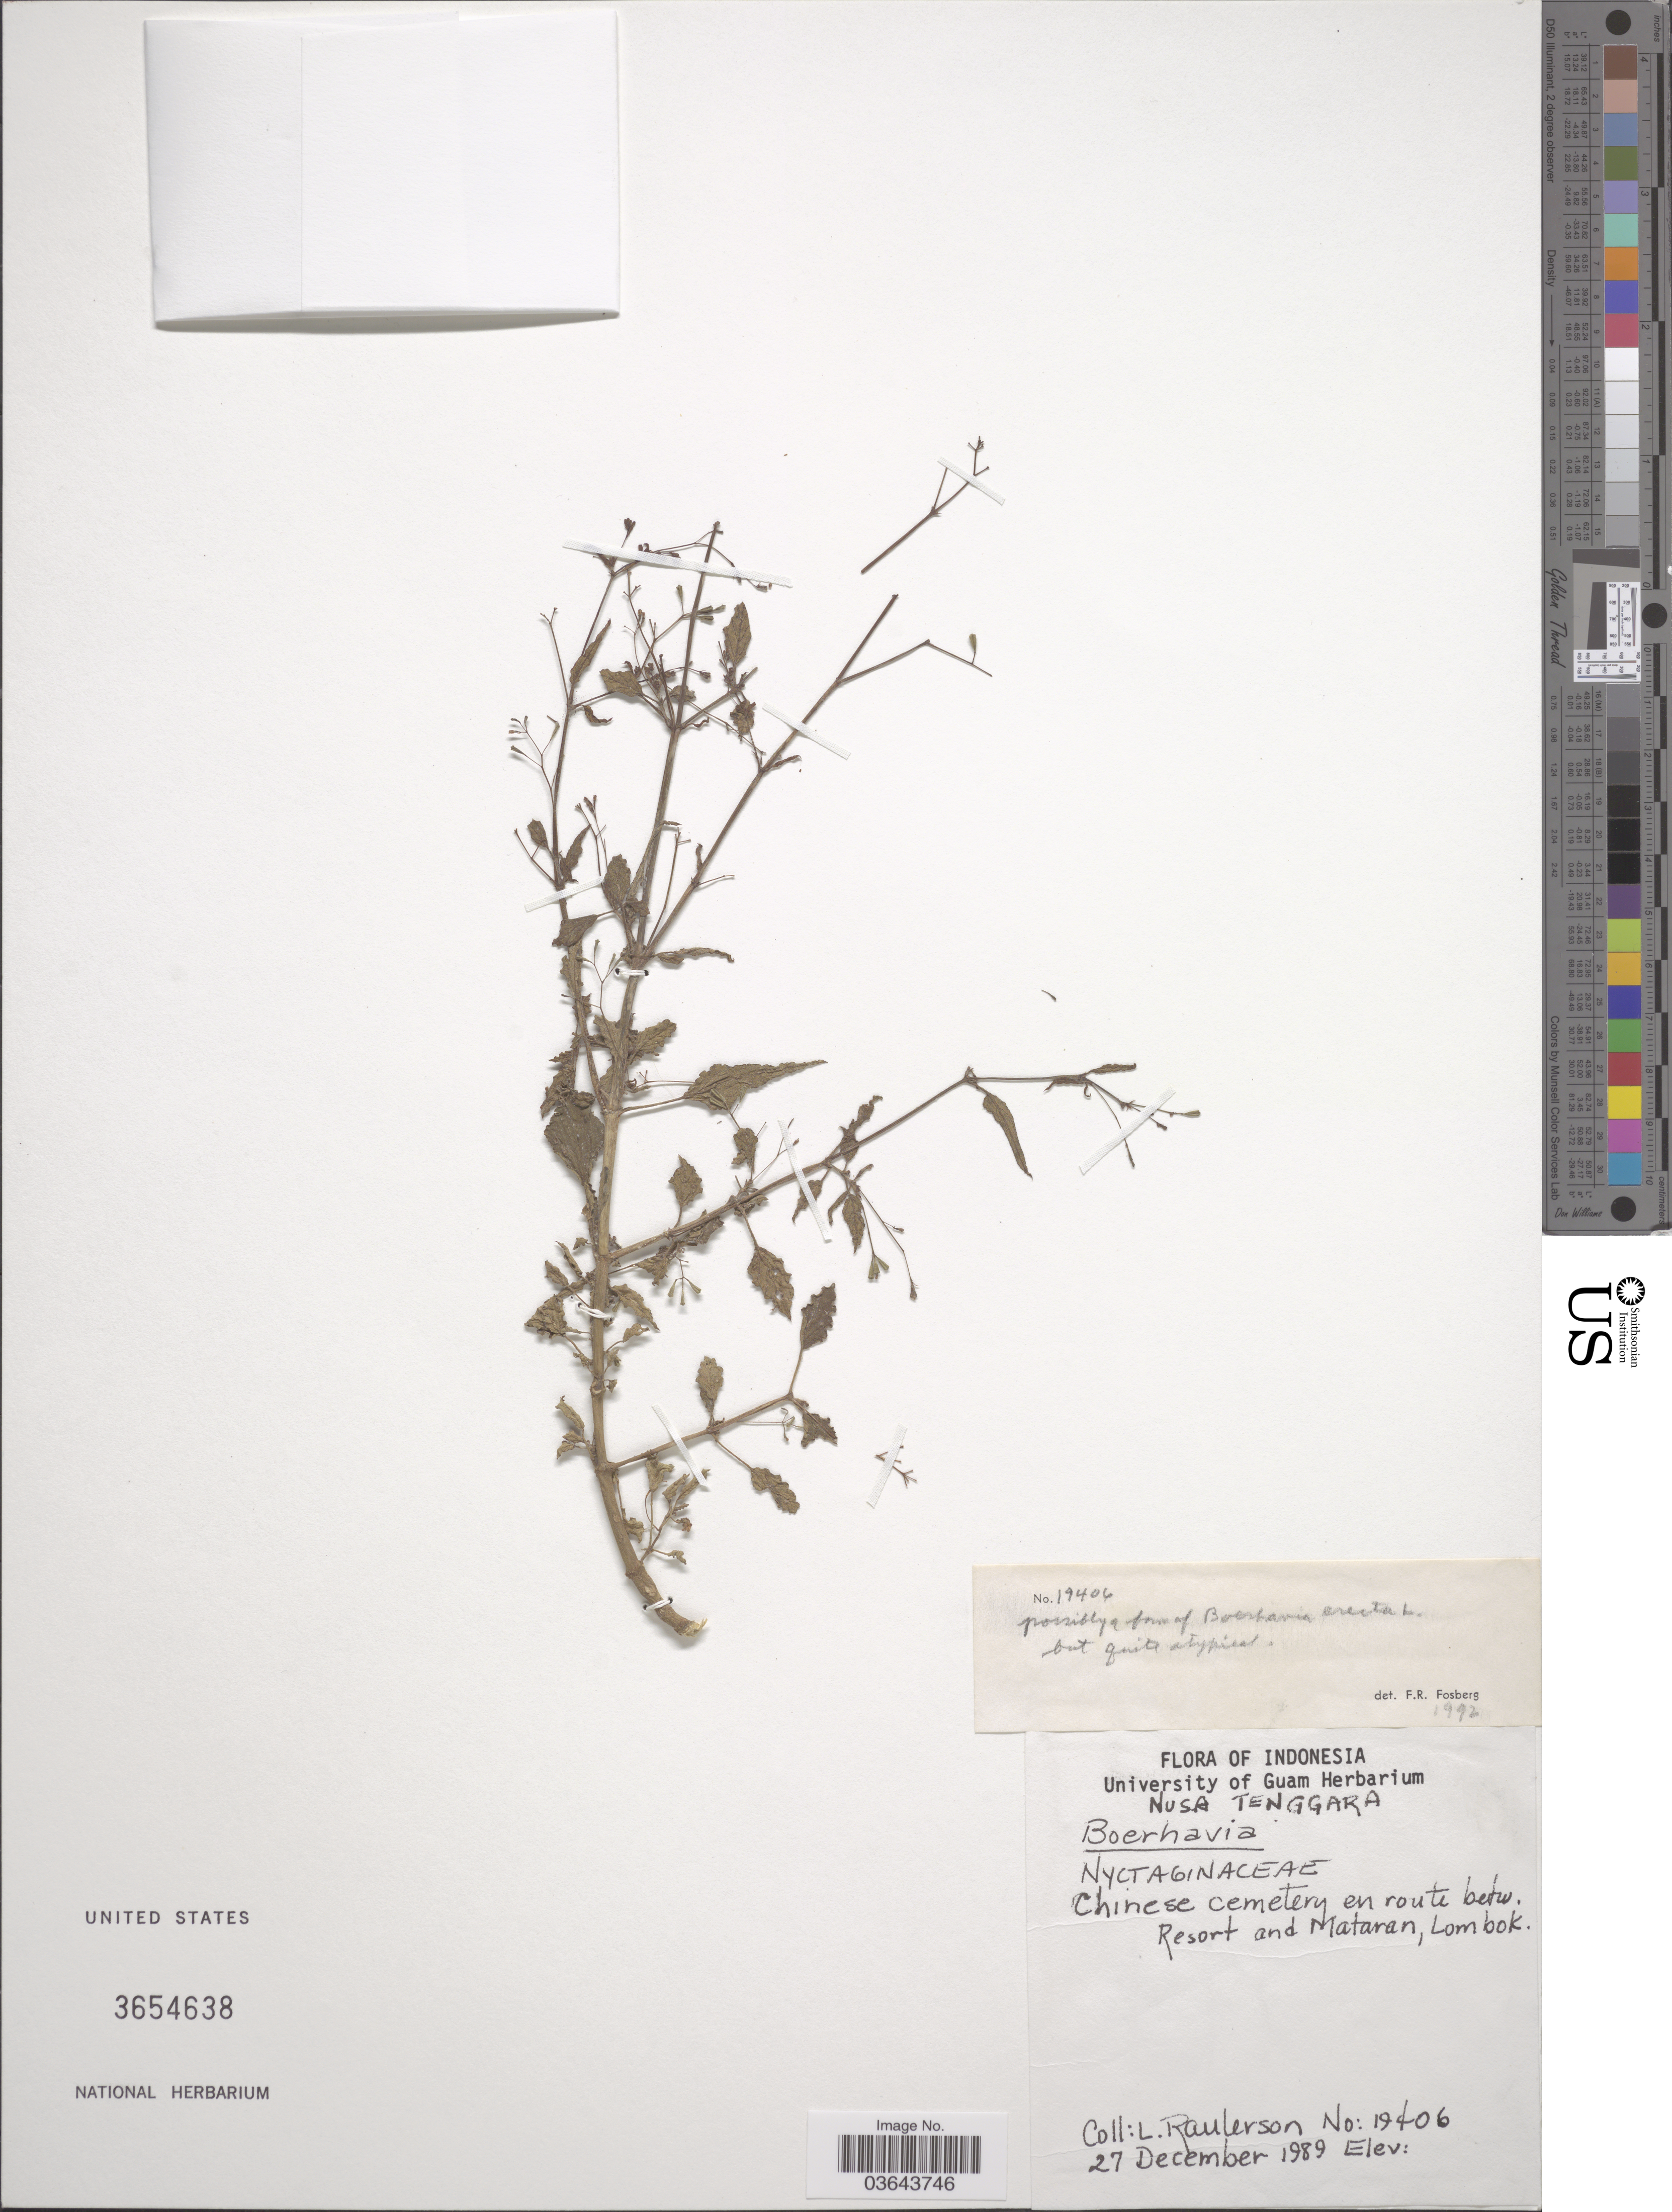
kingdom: Plantae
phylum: Tracheophyta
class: Magnoliopsida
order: Caryophyllales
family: Nyctaginaceae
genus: Boerhavia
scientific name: Boerhavia sp.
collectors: L. Raulerson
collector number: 19406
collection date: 1989-12-27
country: Indonesia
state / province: Nusa Tenggara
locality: Chinese cemetery en route betw. Resort and Mataran, Lombok.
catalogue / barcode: US 3654638